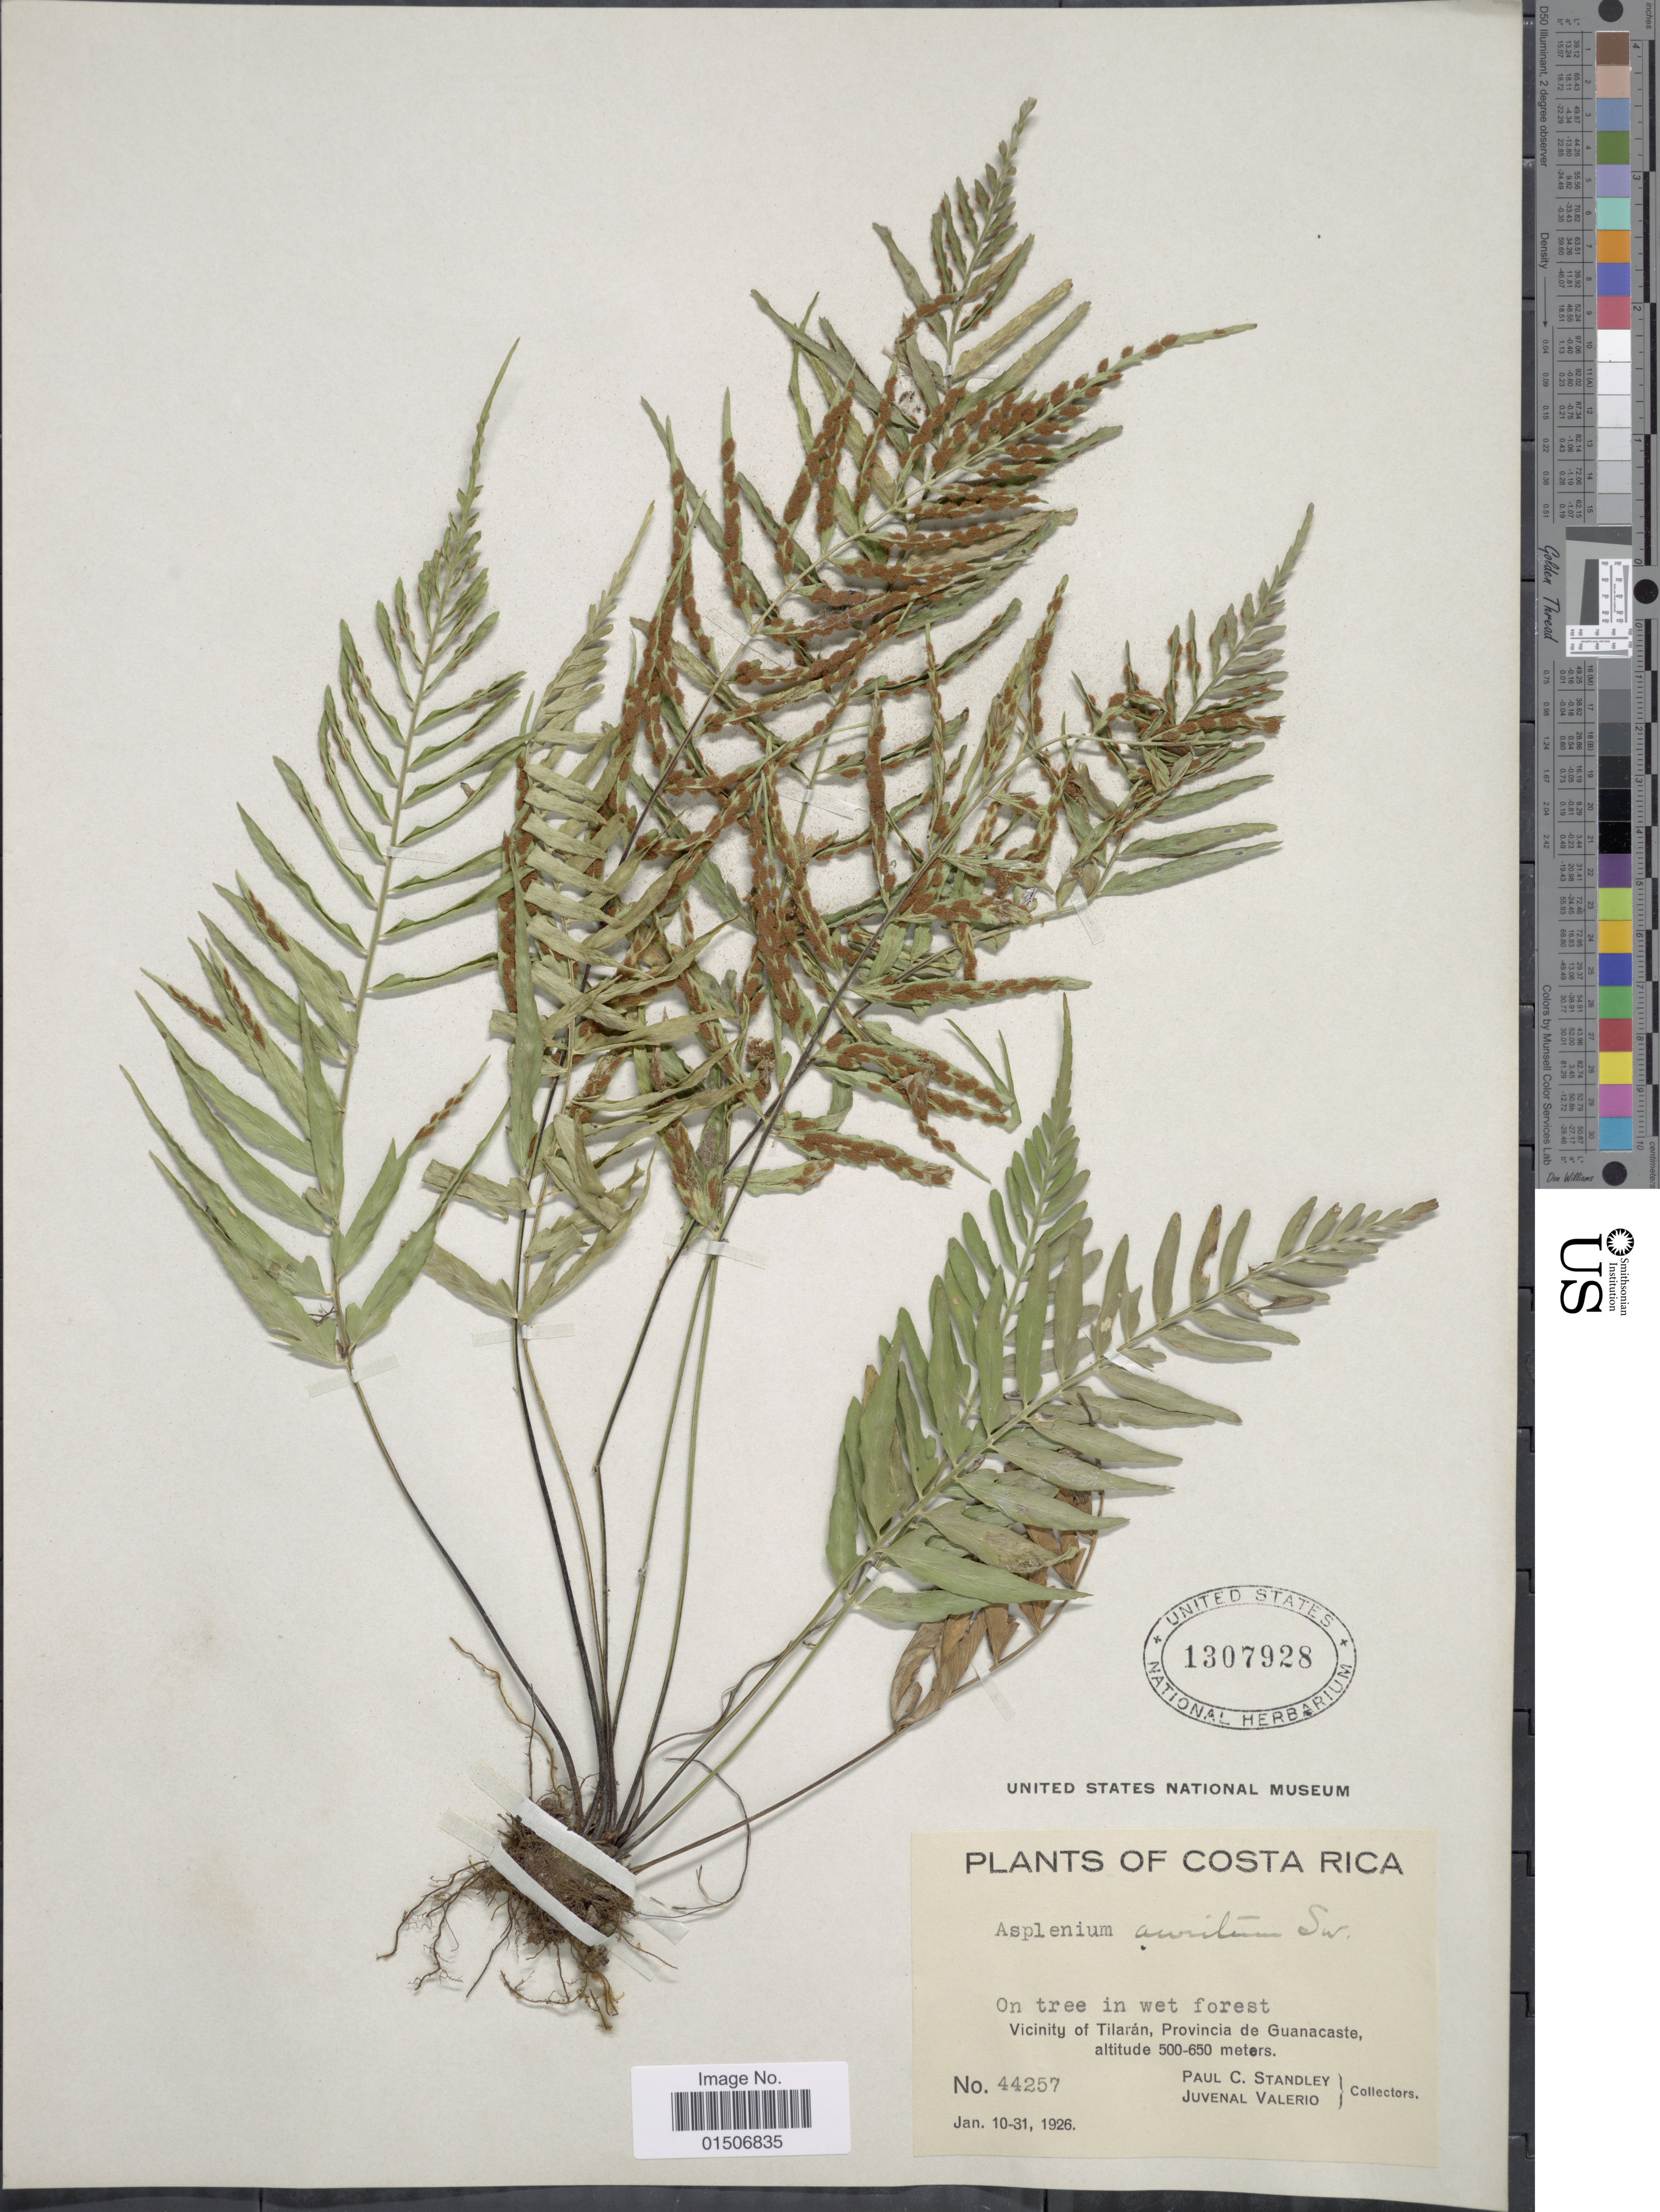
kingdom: Plantae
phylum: Tracheophyta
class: Polypodiopsida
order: Polypodiales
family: Aspleniaceae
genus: Asplenium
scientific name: Asplenium levyi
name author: E. Fourn.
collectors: P. C. Standley & J. Valerio R.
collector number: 44257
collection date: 1926-01-10/1926-01-31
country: Costa Rica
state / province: Guanacaste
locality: Costa Rica, on tree in wet forest, Vicinity of Tilaran, Provincia de Guanacaste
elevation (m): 500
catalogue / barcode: US 1307928